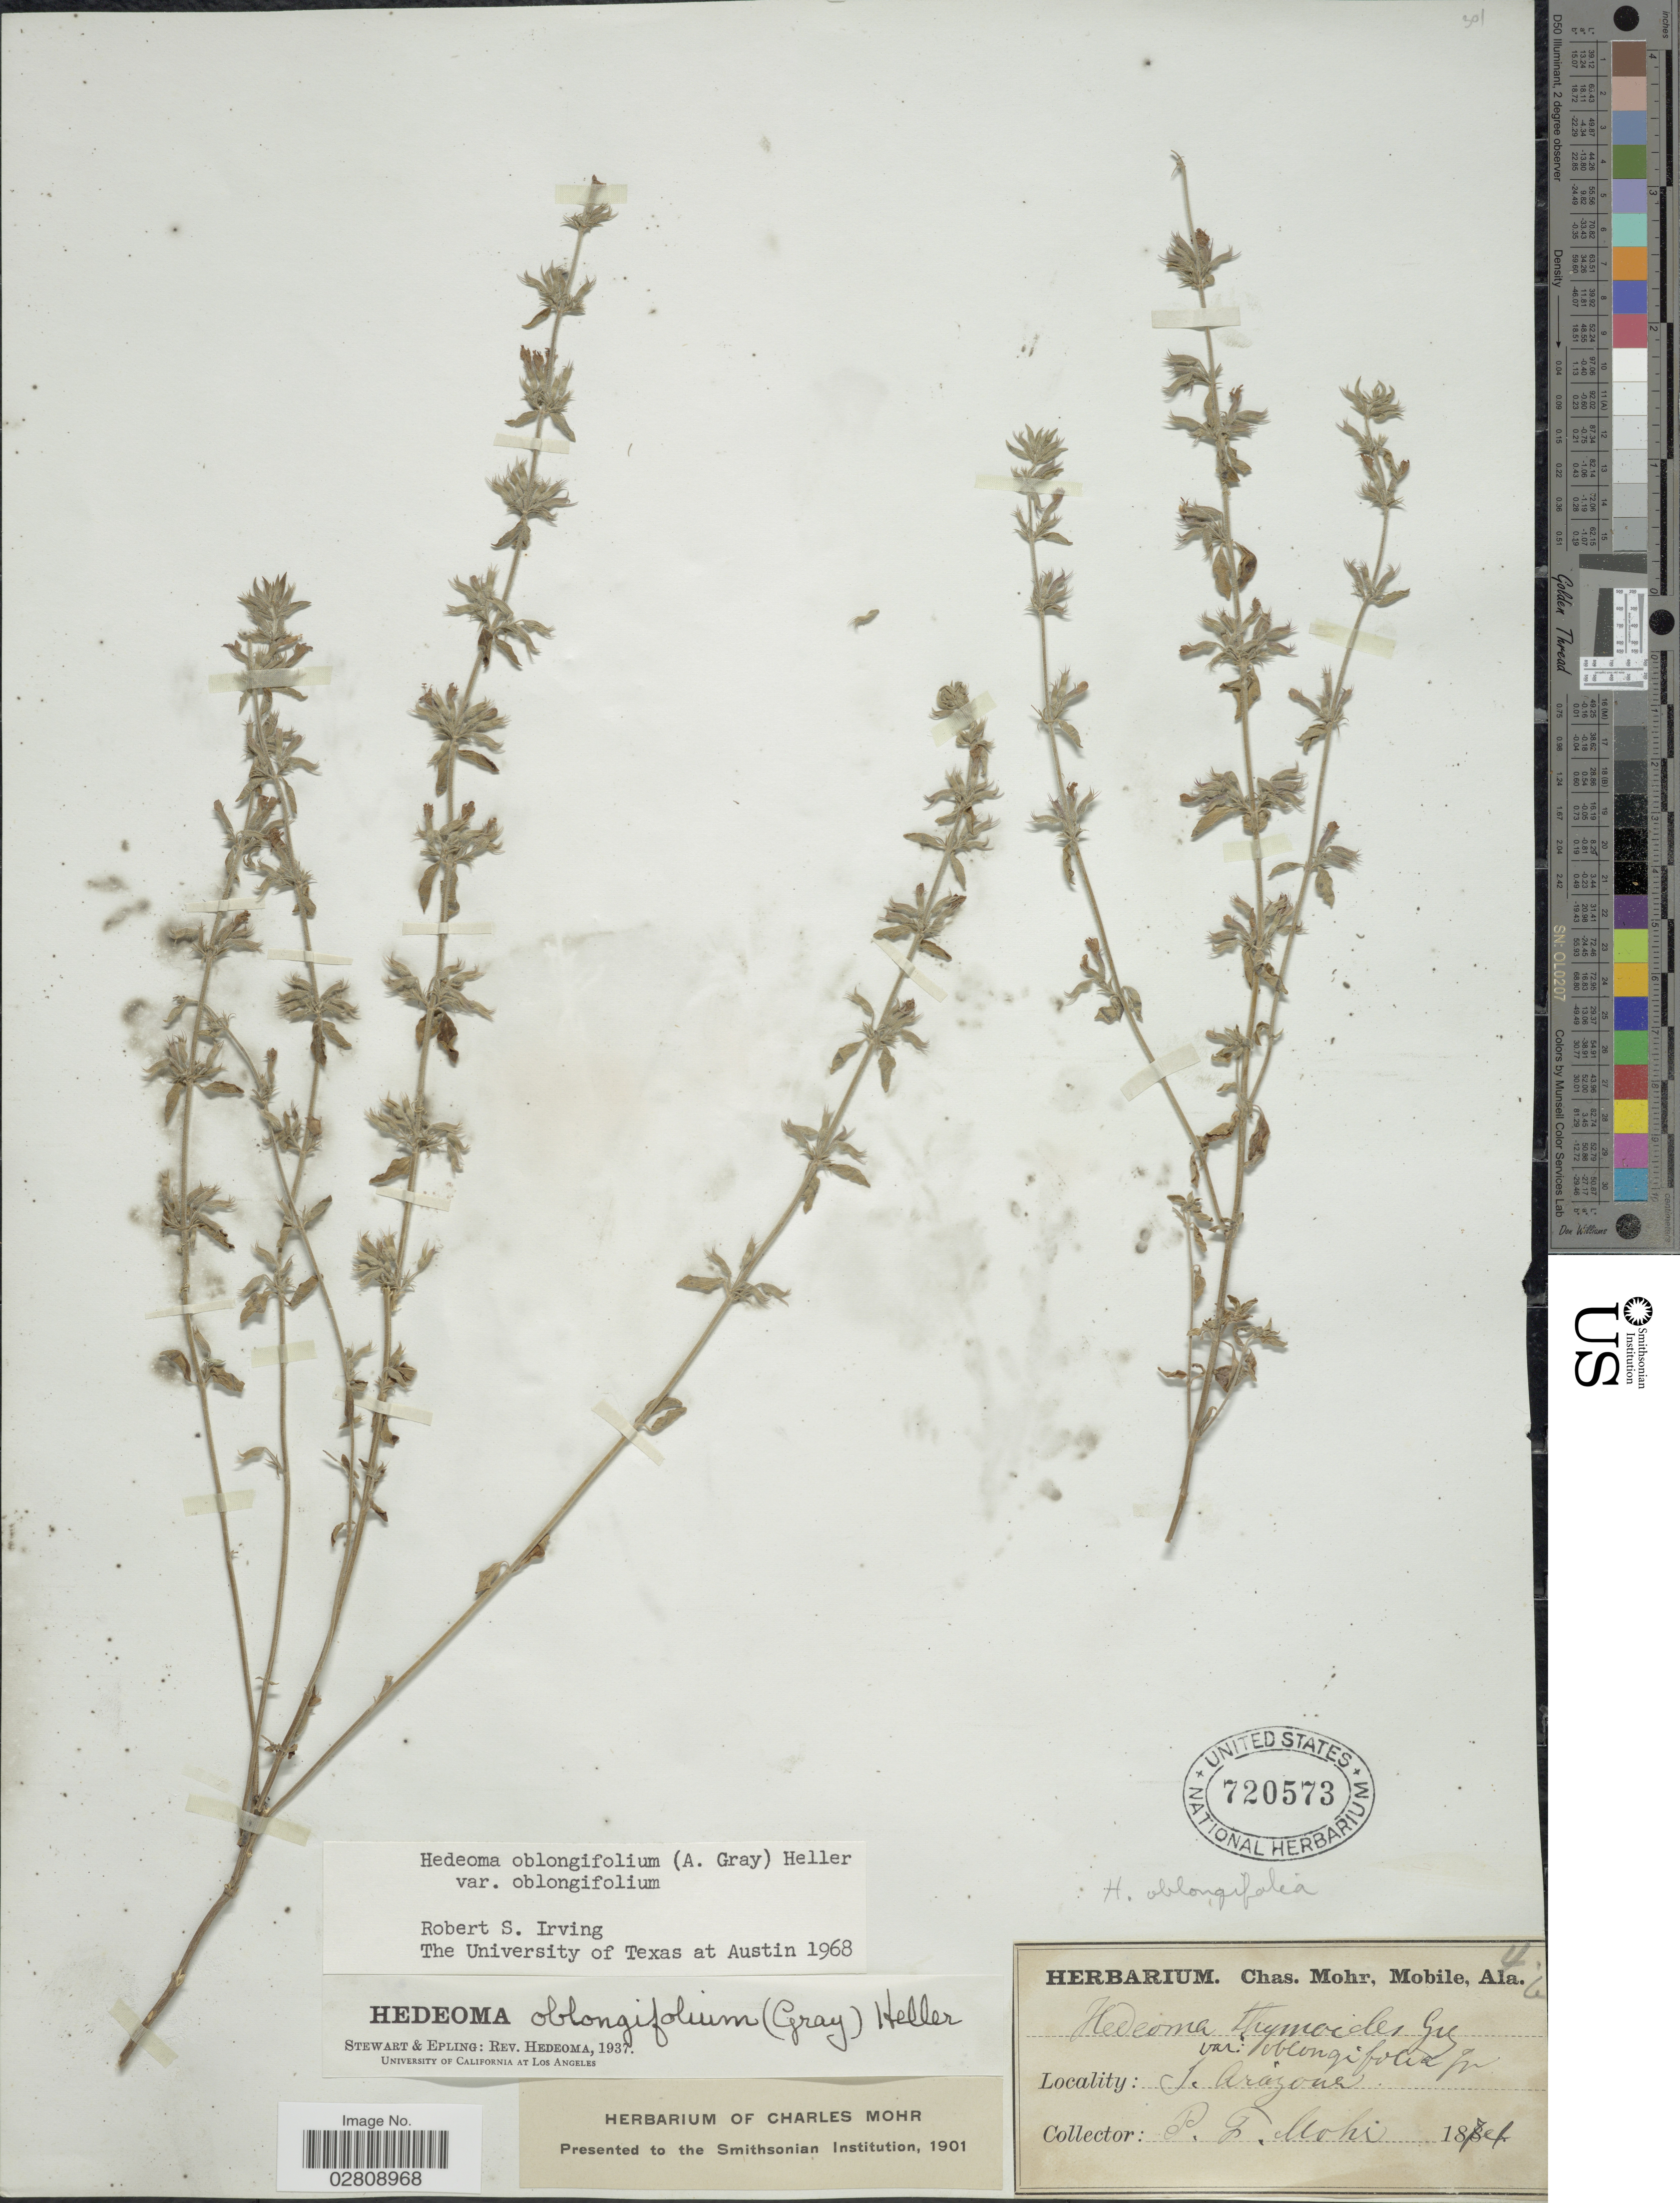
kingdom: Plantae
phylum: Tracheophyta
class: Magnoliopsida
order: Lamiales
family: Lamiaceae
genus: Hedeoma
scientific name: Hedeoma oblongifolia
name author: (A. Gray) A. Heller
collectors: P. F. Mohr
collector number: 4b?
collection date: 1871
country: United States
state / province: Arizona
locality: S. Arizona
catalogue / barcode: US 720573